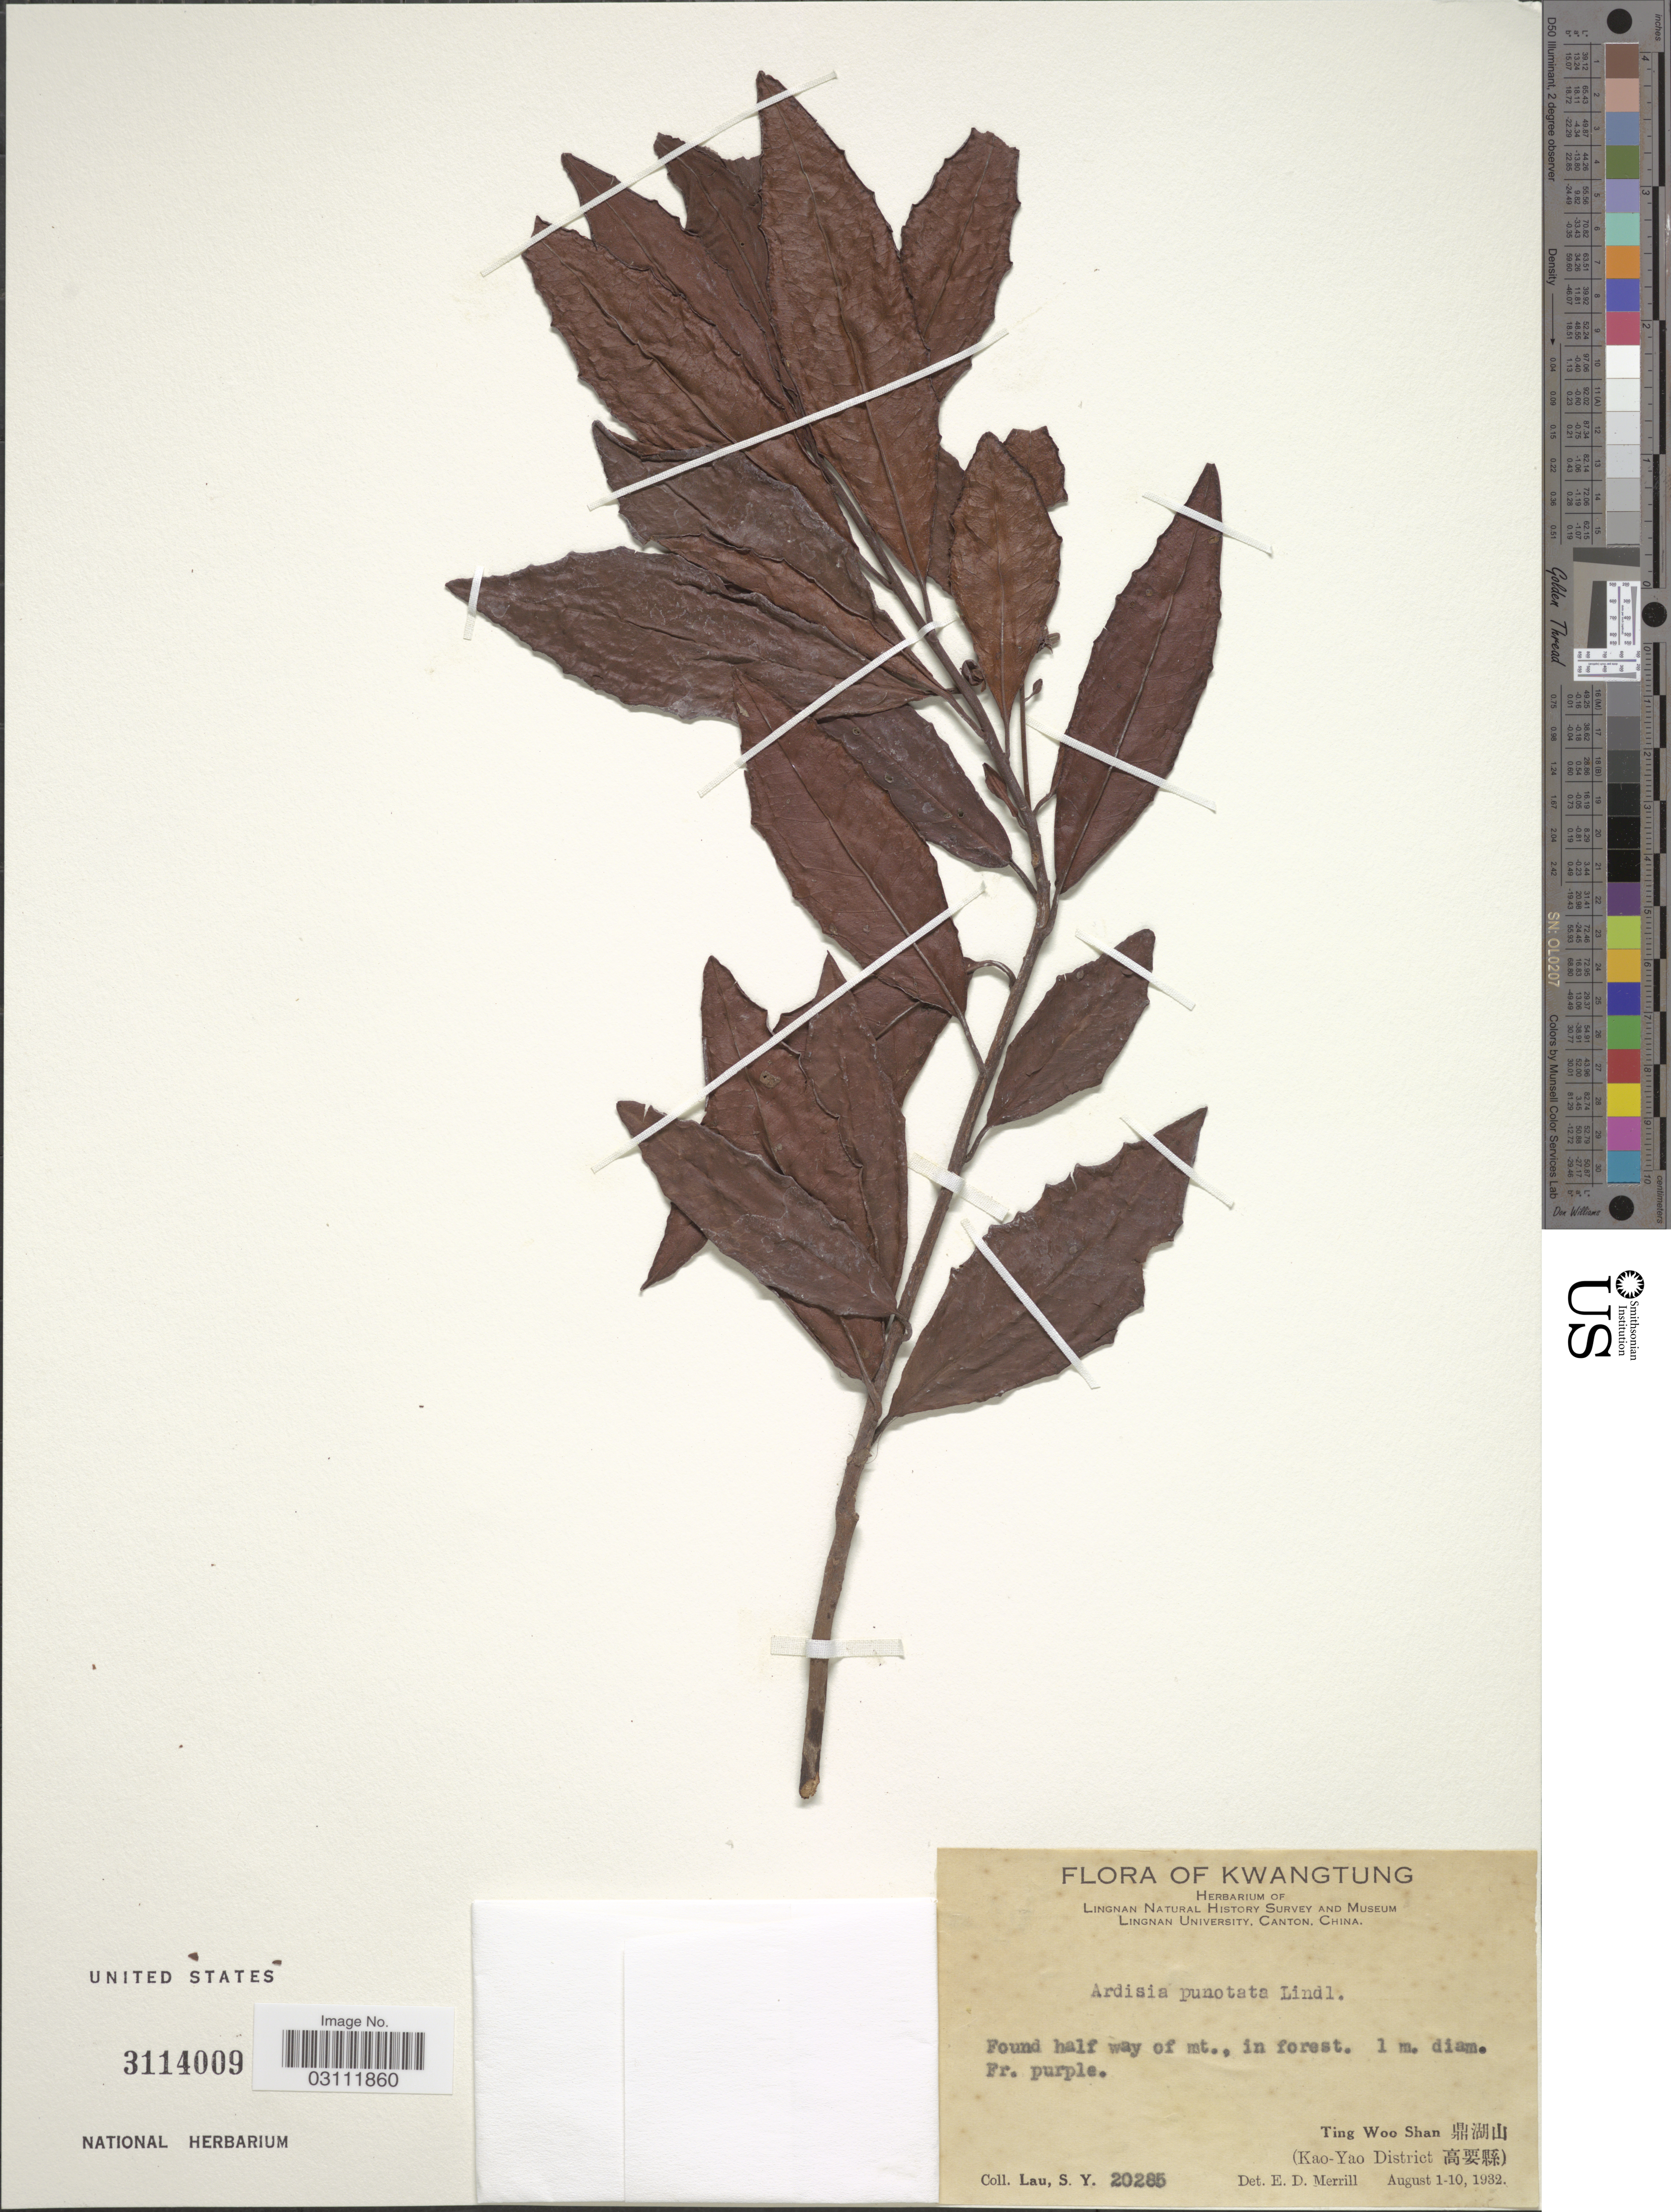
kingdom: Plantae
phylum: Tracheophyta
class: Magnoliopsida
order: Ericales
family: Primulaceae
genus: Ardisia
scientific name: Ardisia punctata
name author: Lindl.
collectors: S. Y. Lau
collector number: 20285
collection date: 1932-08-01/1932-08-10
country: China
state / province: Guangdong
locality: Kwangtung. Ting Woo Shan (Kao-Yao District).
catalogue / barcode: US 3114009